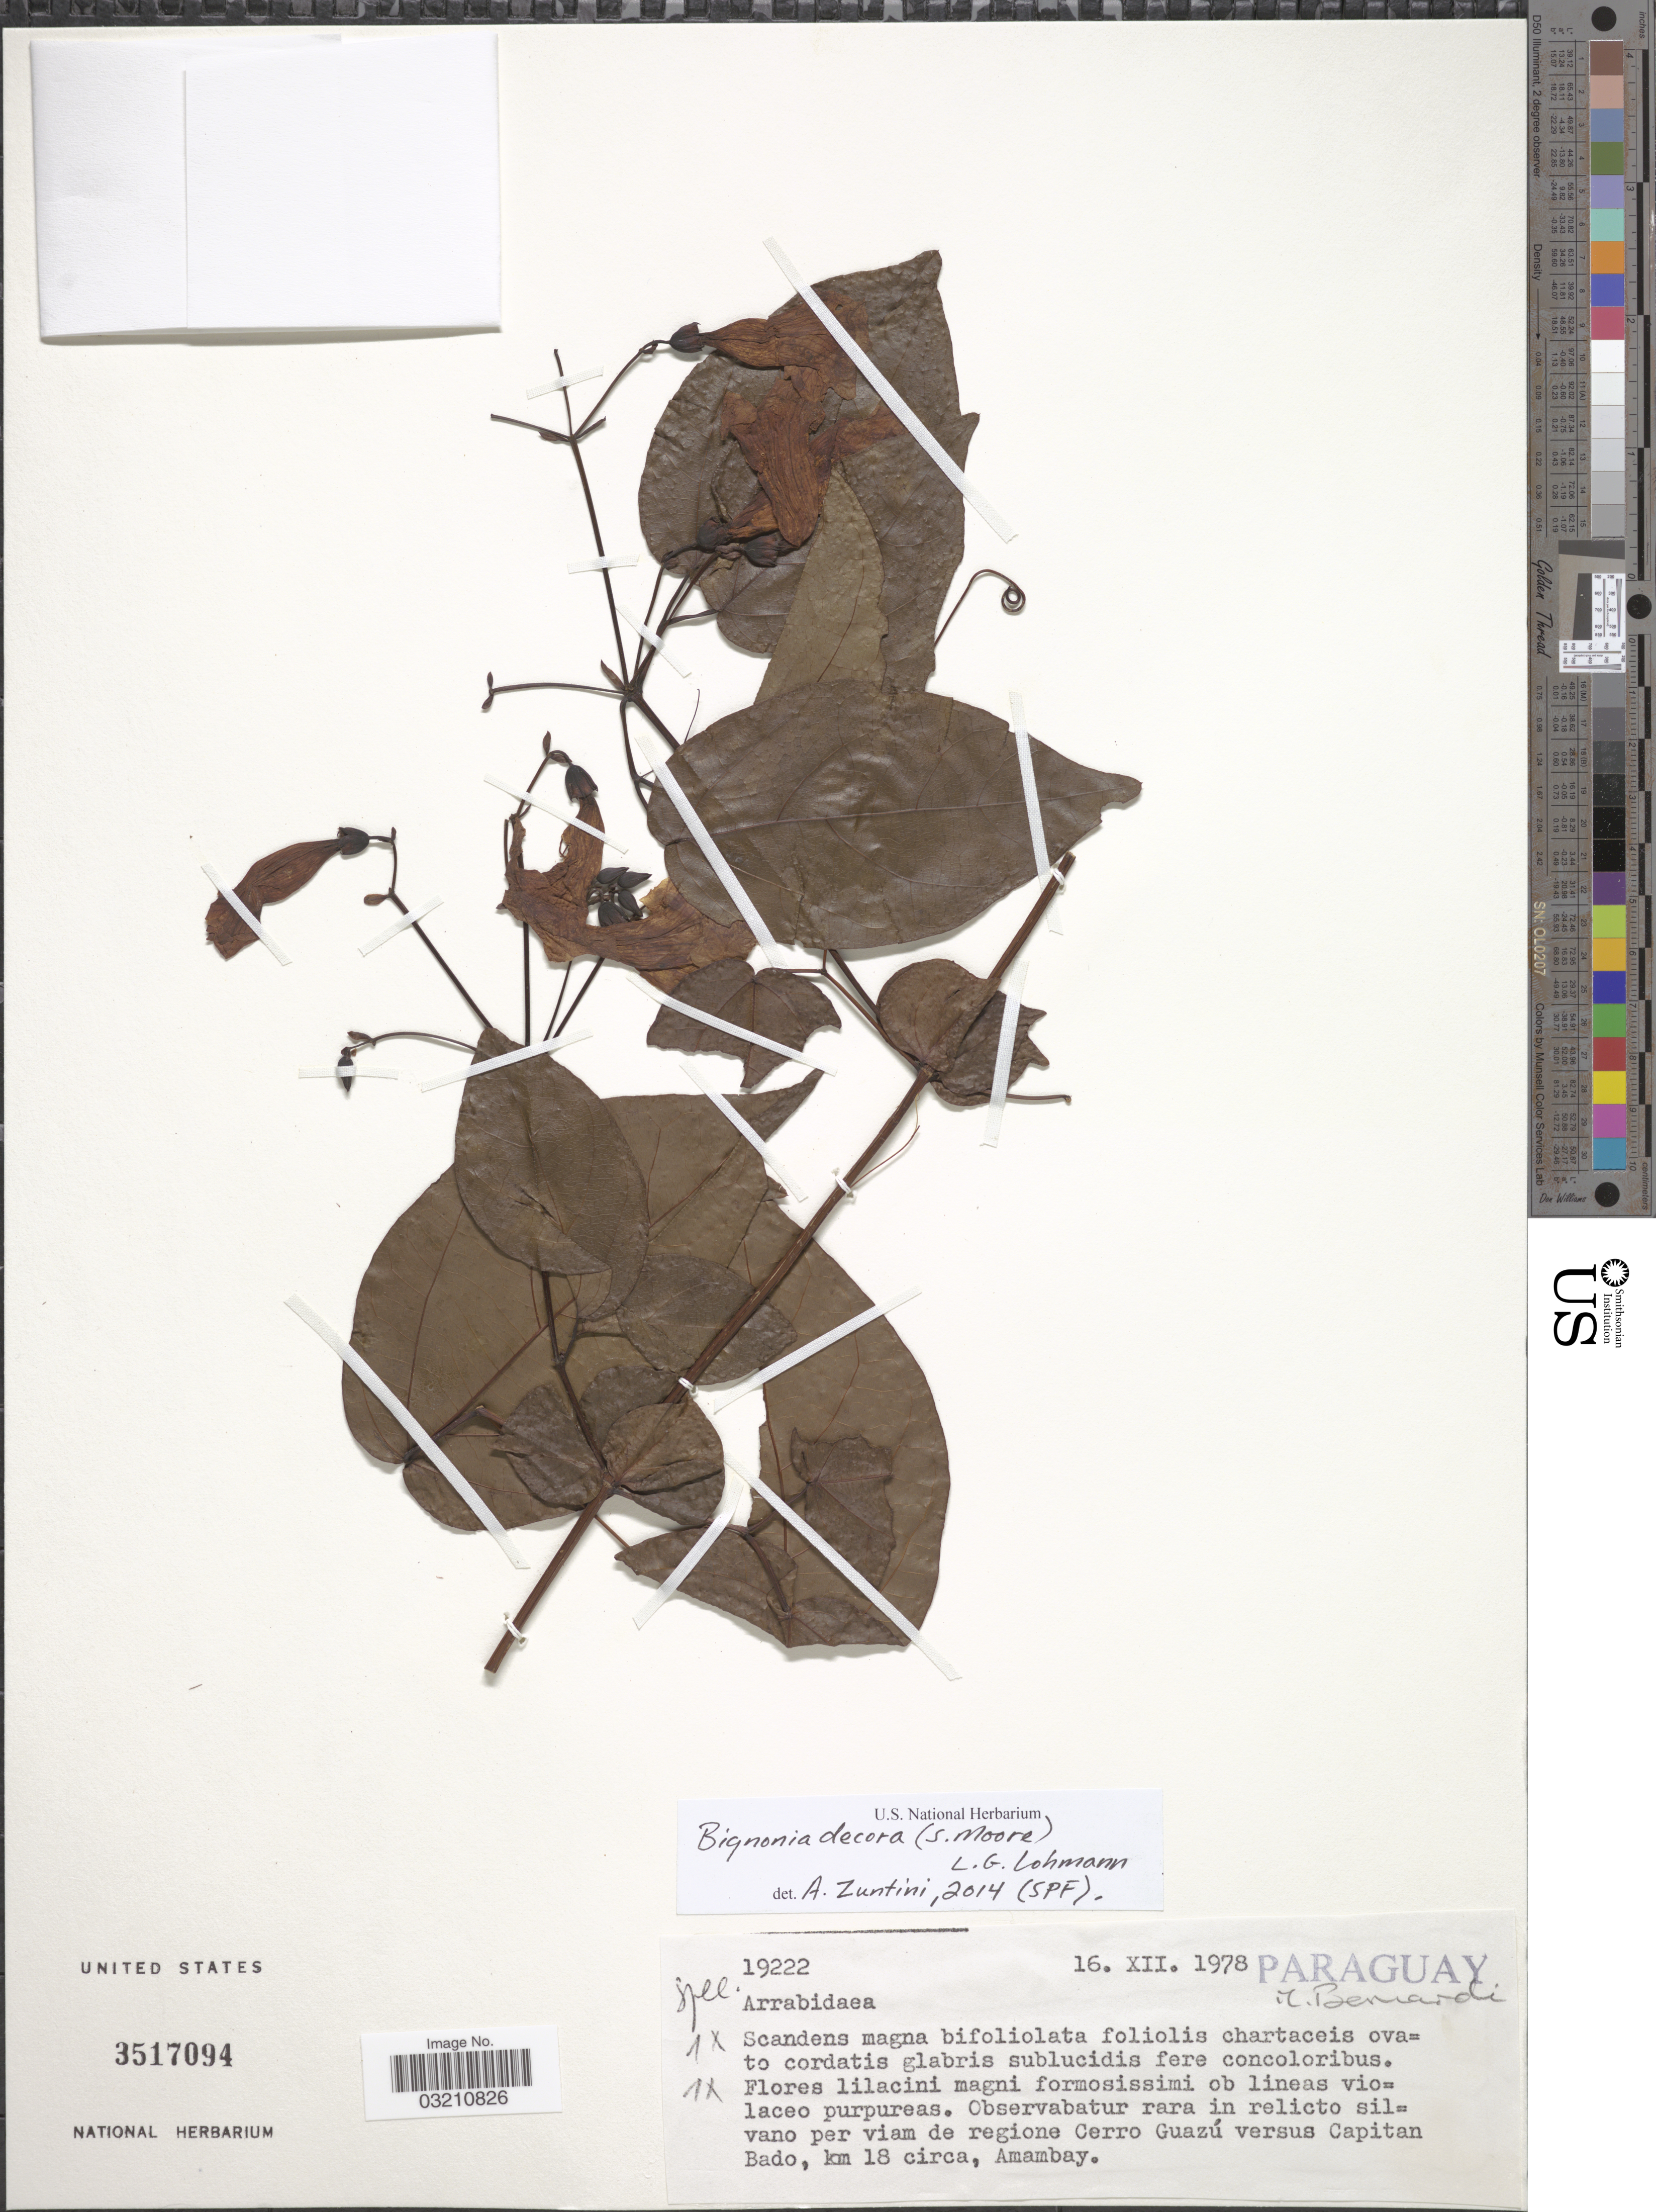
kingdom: Plantae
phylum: Tracheophyta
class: Magnoliopsida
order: Lamiales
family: Bignoniaceae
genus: Bignonia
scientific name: Bignonia decora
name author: (S. Moore) L.G. Lohmann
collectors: M. Bernardi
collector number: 19222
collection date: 1978-12-16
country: Paraguay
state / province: Amambay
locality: Observabatur rara in relicto silvano per viam de regione Cerro Guazú versus Capitan Bado, km 18 circa.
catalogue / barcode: US 3517094